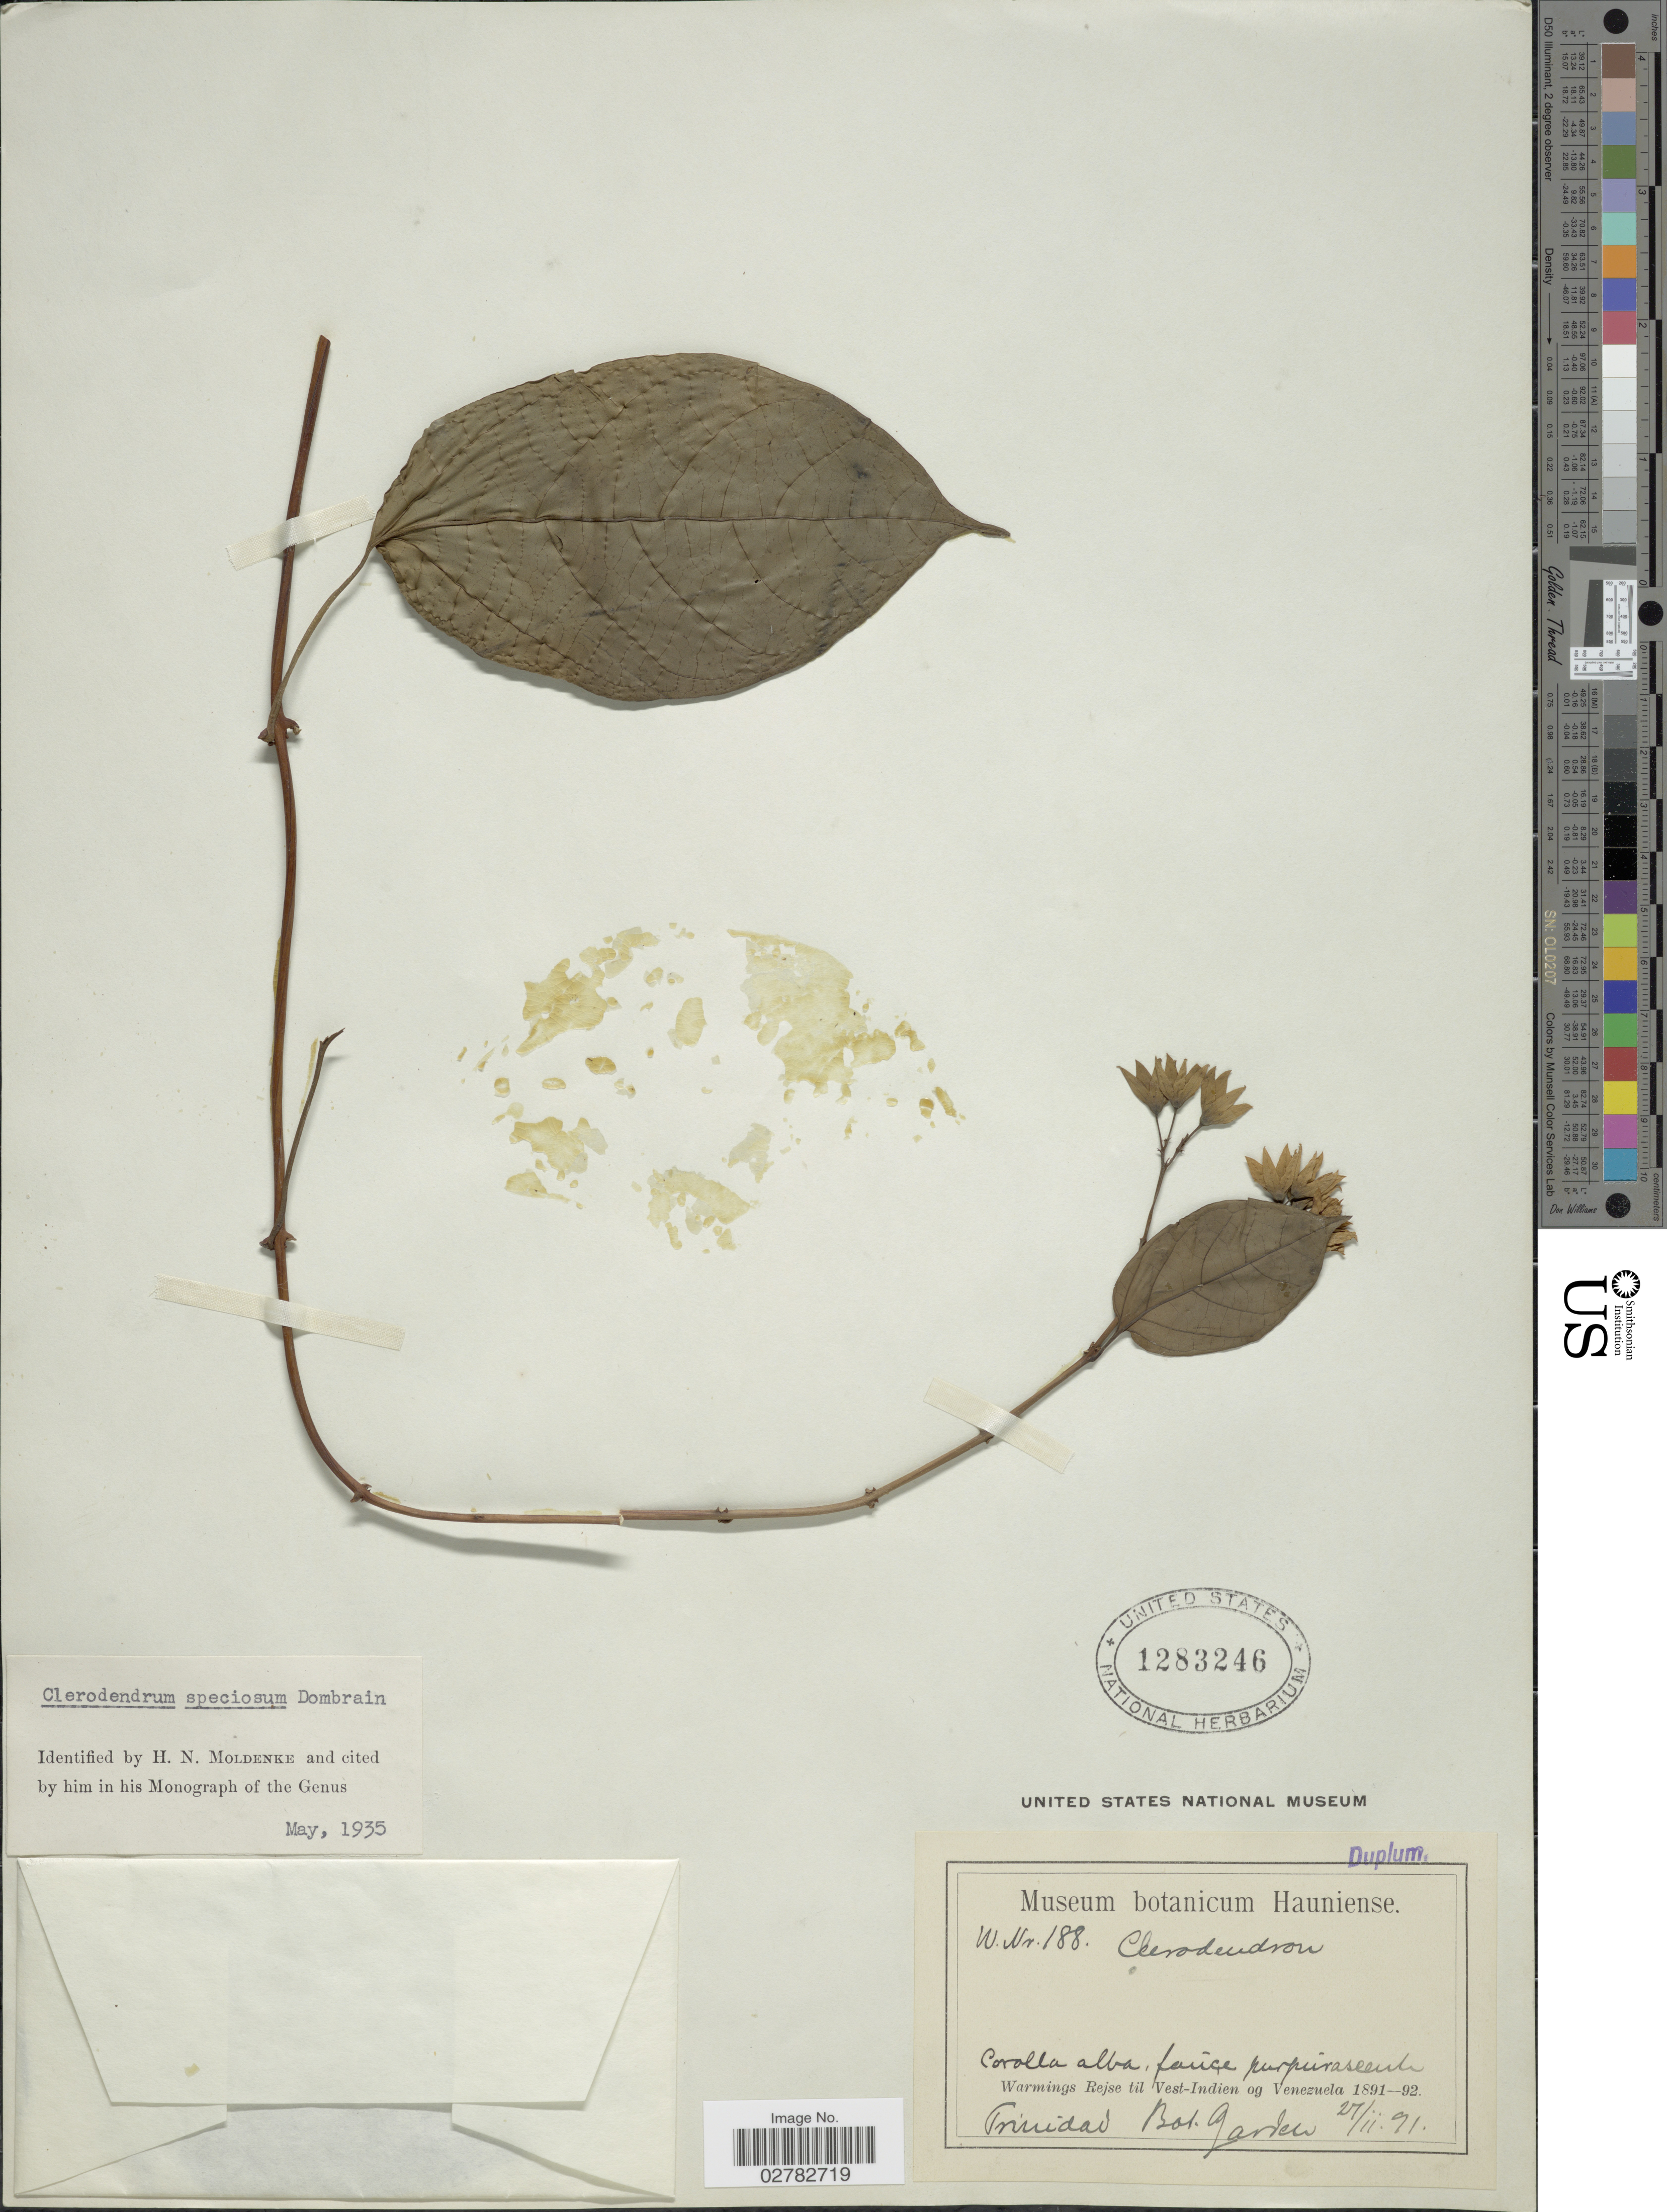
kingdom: Plantae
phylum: Tracheophyta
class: Magnoliopsida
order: Lamiales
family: Lamiaceae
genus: Clerodendrum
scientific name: Clerodendrum x speciosum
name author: Dombrain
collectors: -. Warmings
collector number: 188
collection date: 1891-02-27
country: Trinidad and Tobago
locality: Trinidad Bot. Garden.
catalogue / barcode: US 1283246